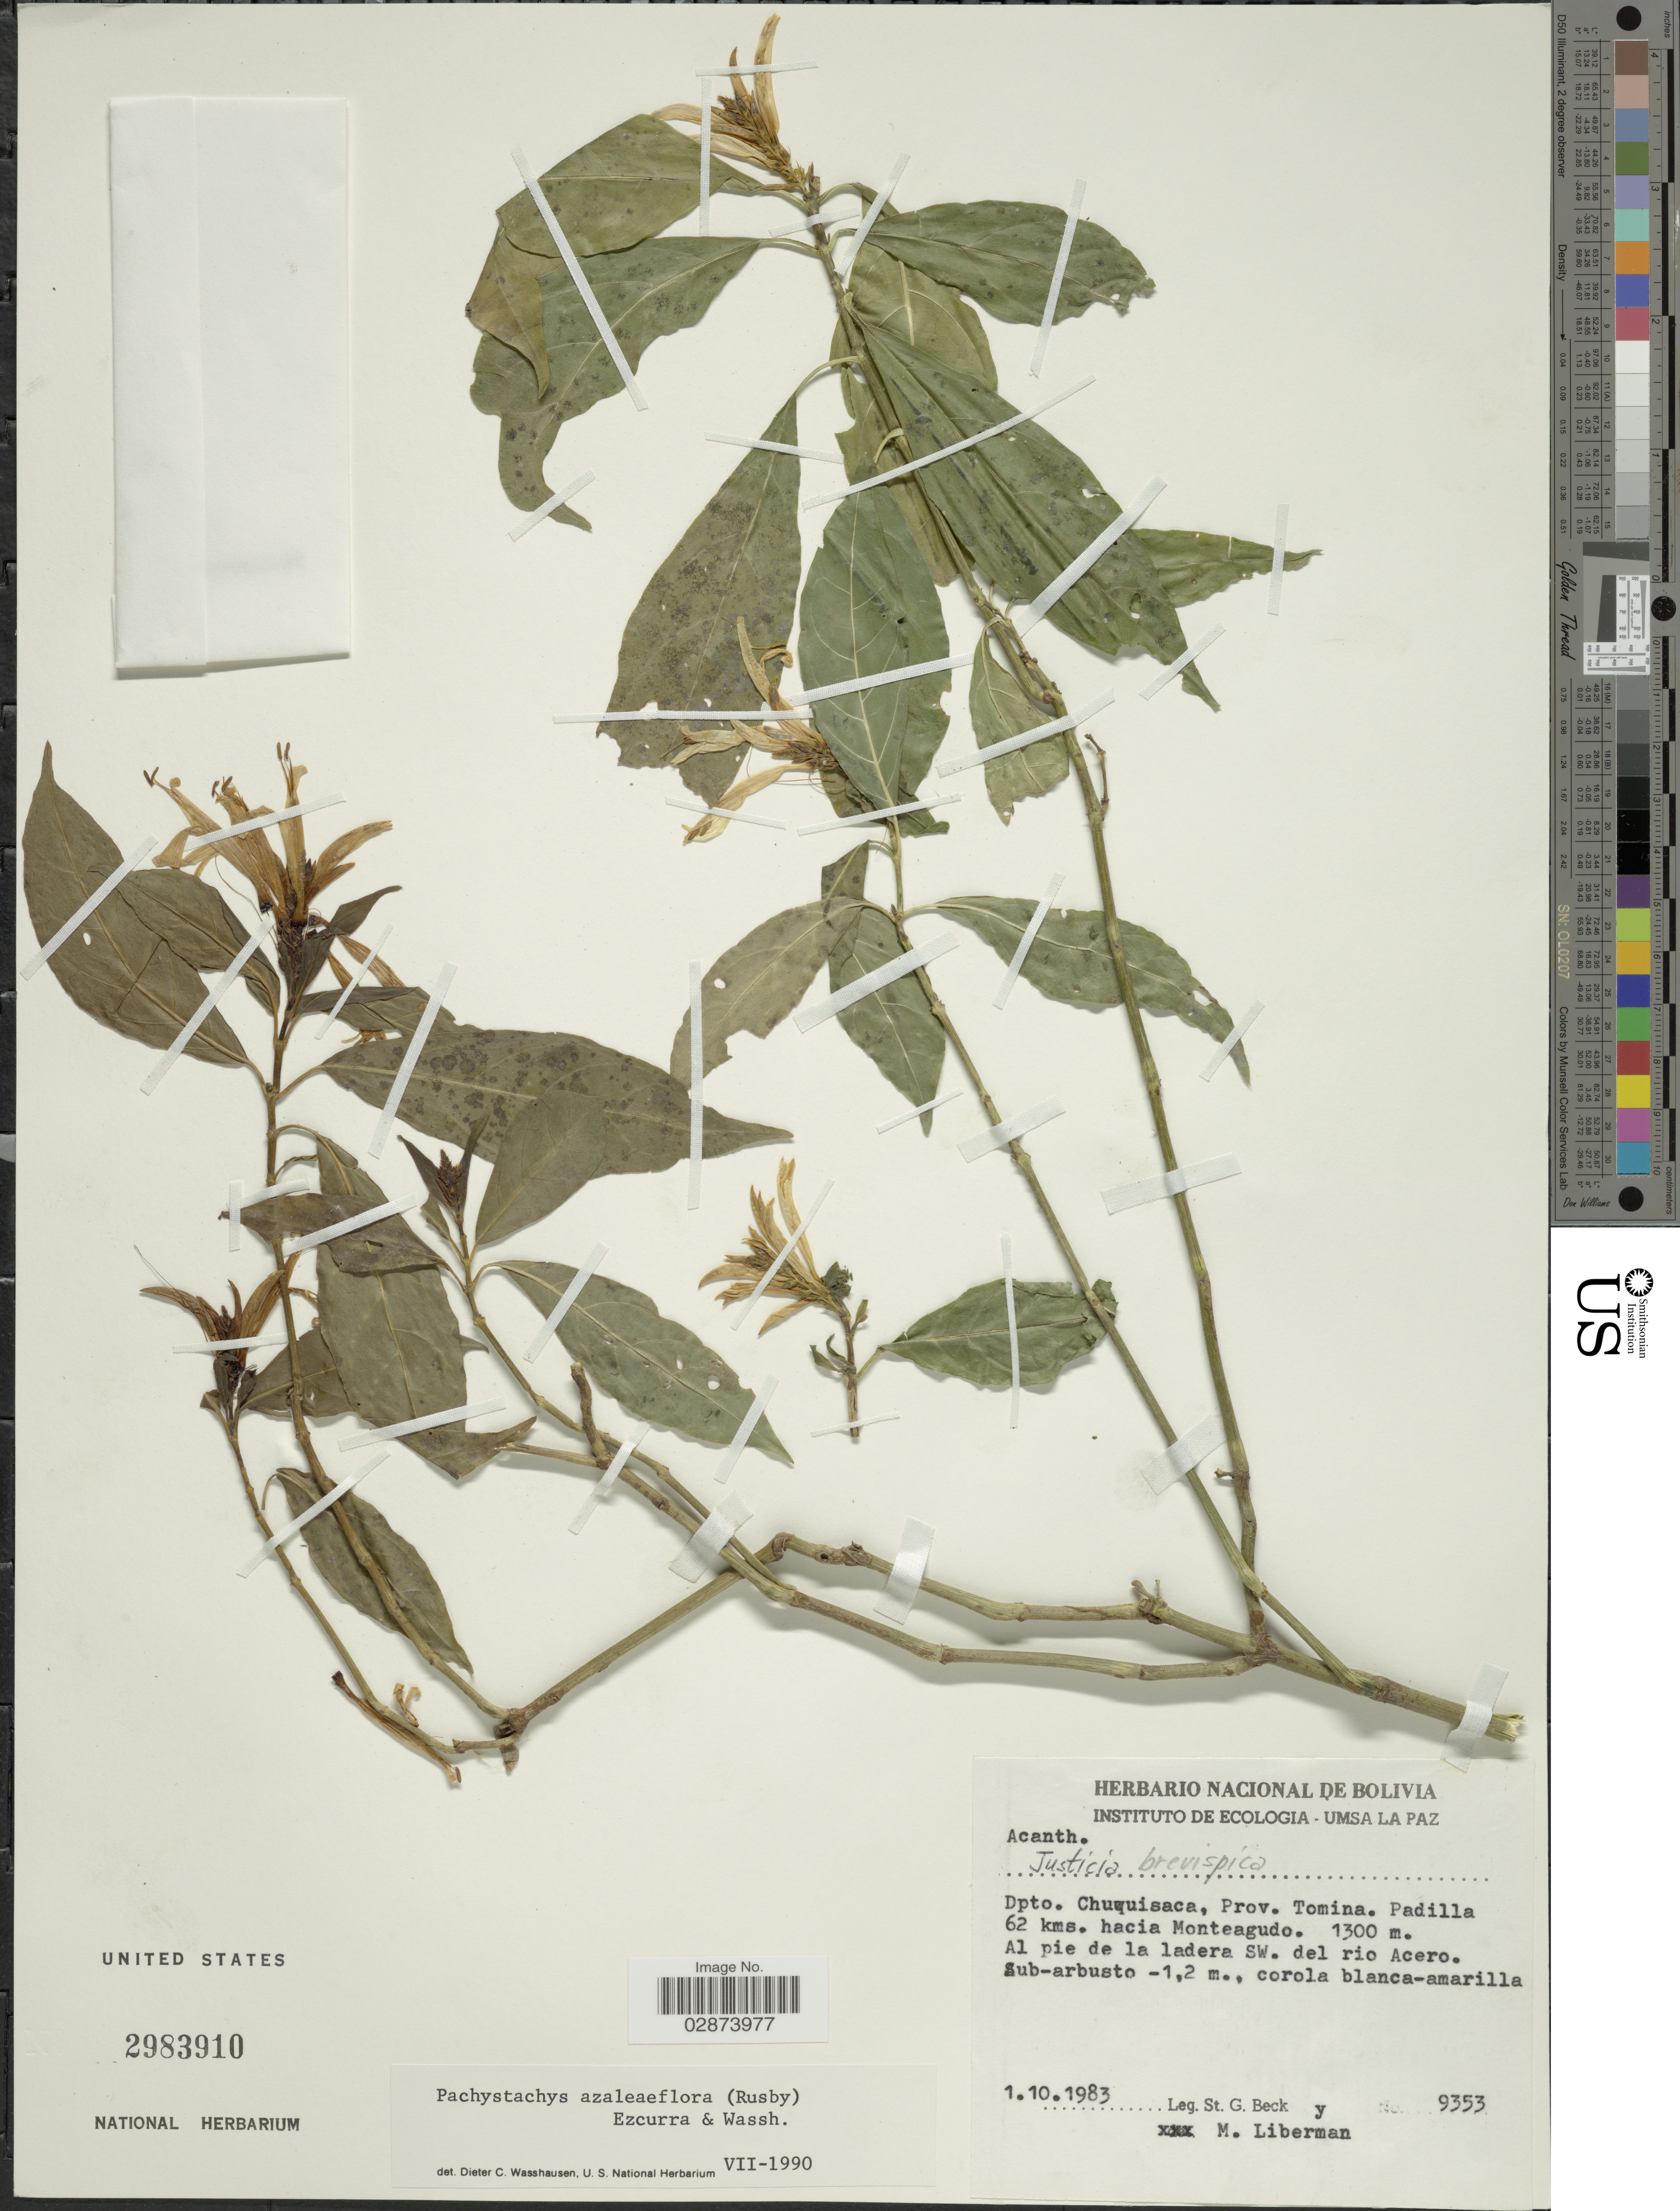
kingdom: Plantae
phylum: Tracheophyta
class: Magnoliopsida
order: Lamiales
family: Acanthaceae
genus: Schaueria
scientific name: Schaueria azaleiflora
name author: Rusby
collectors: S. G. Beck & M. Liberman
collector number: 9353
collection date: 1983-10-01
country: Bolivia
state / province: Chuquisaca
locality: Dpto. Chuquisaca, Prov. Tomina. Padilla 62 kms. hacia Monteagudo. Al pie de la ladera SW. del rio Acero.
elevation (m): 1300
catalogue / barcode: US 2983910